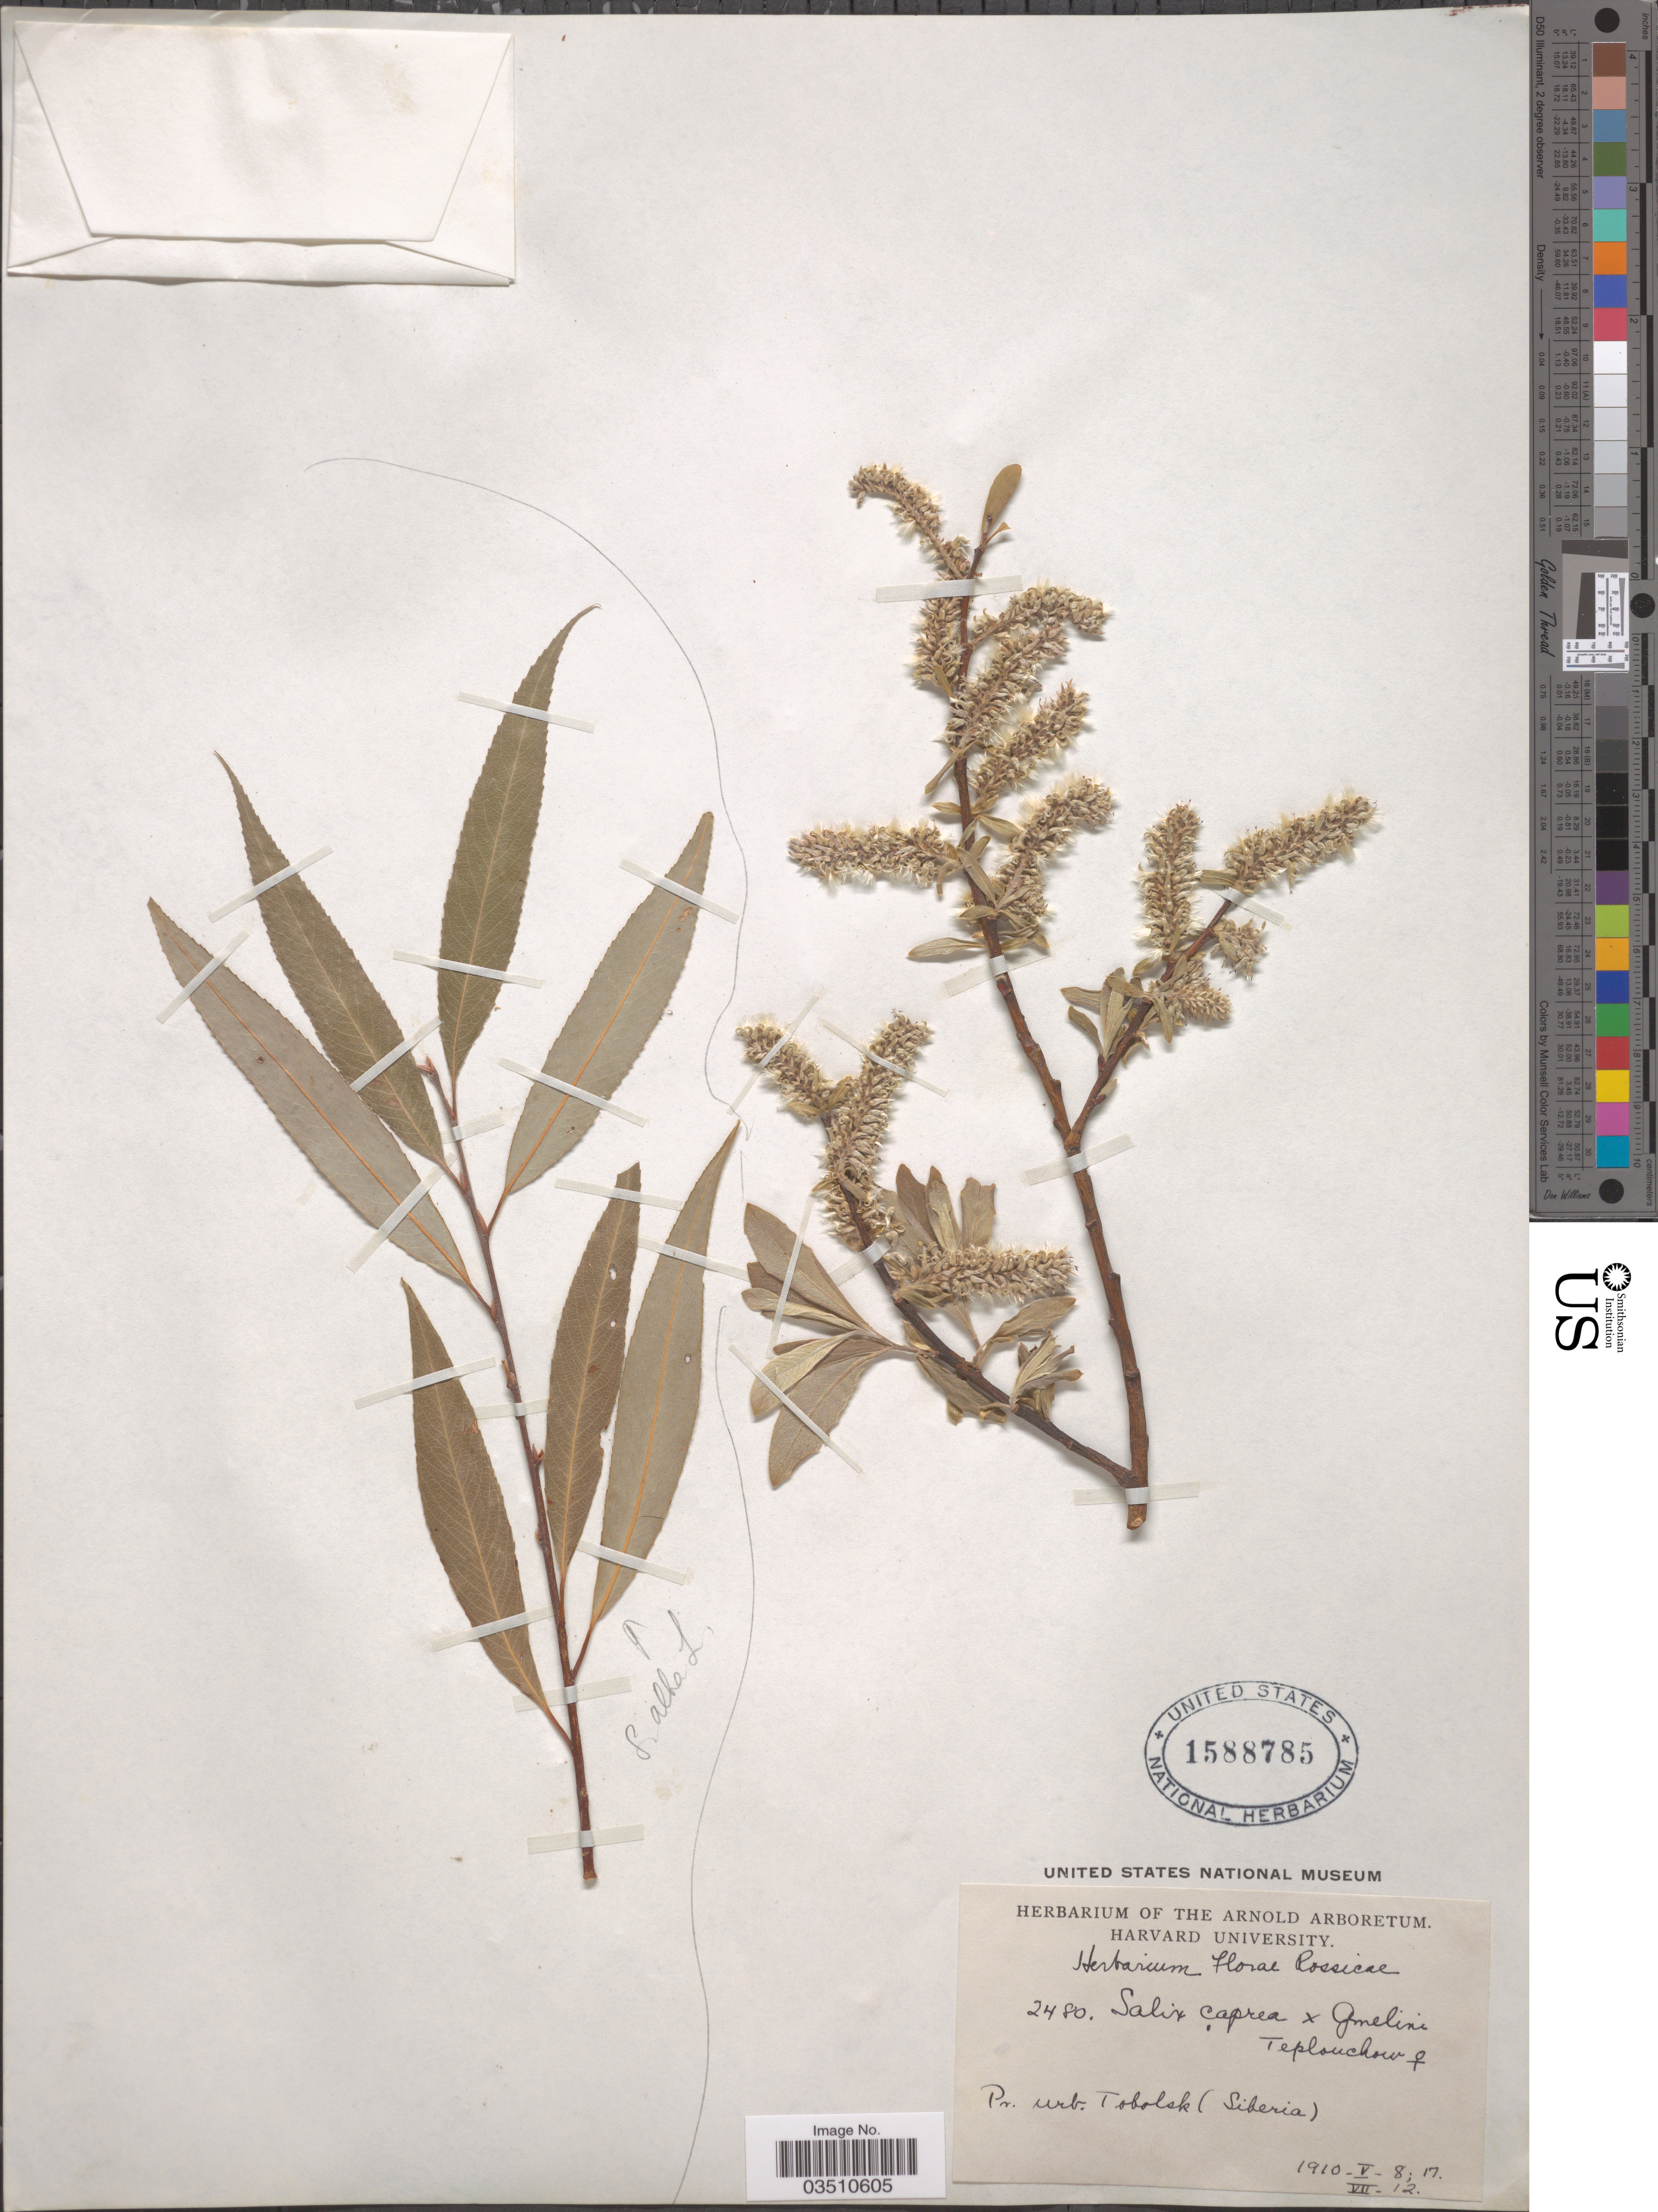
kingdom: Plantae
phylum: Tracheophyta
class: Magnoliopsida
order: Malpighiales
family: Salicaceae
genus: Salix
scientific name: Salix caprea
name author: L.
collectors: Ex herb. of the Arnold Arboretum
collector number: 2480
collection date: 1910-05-08/1910-07-12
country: Russian Federation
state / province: Tyumen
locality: Pr. urb. Tobolsk (Siberia).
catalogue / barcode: US 1588785